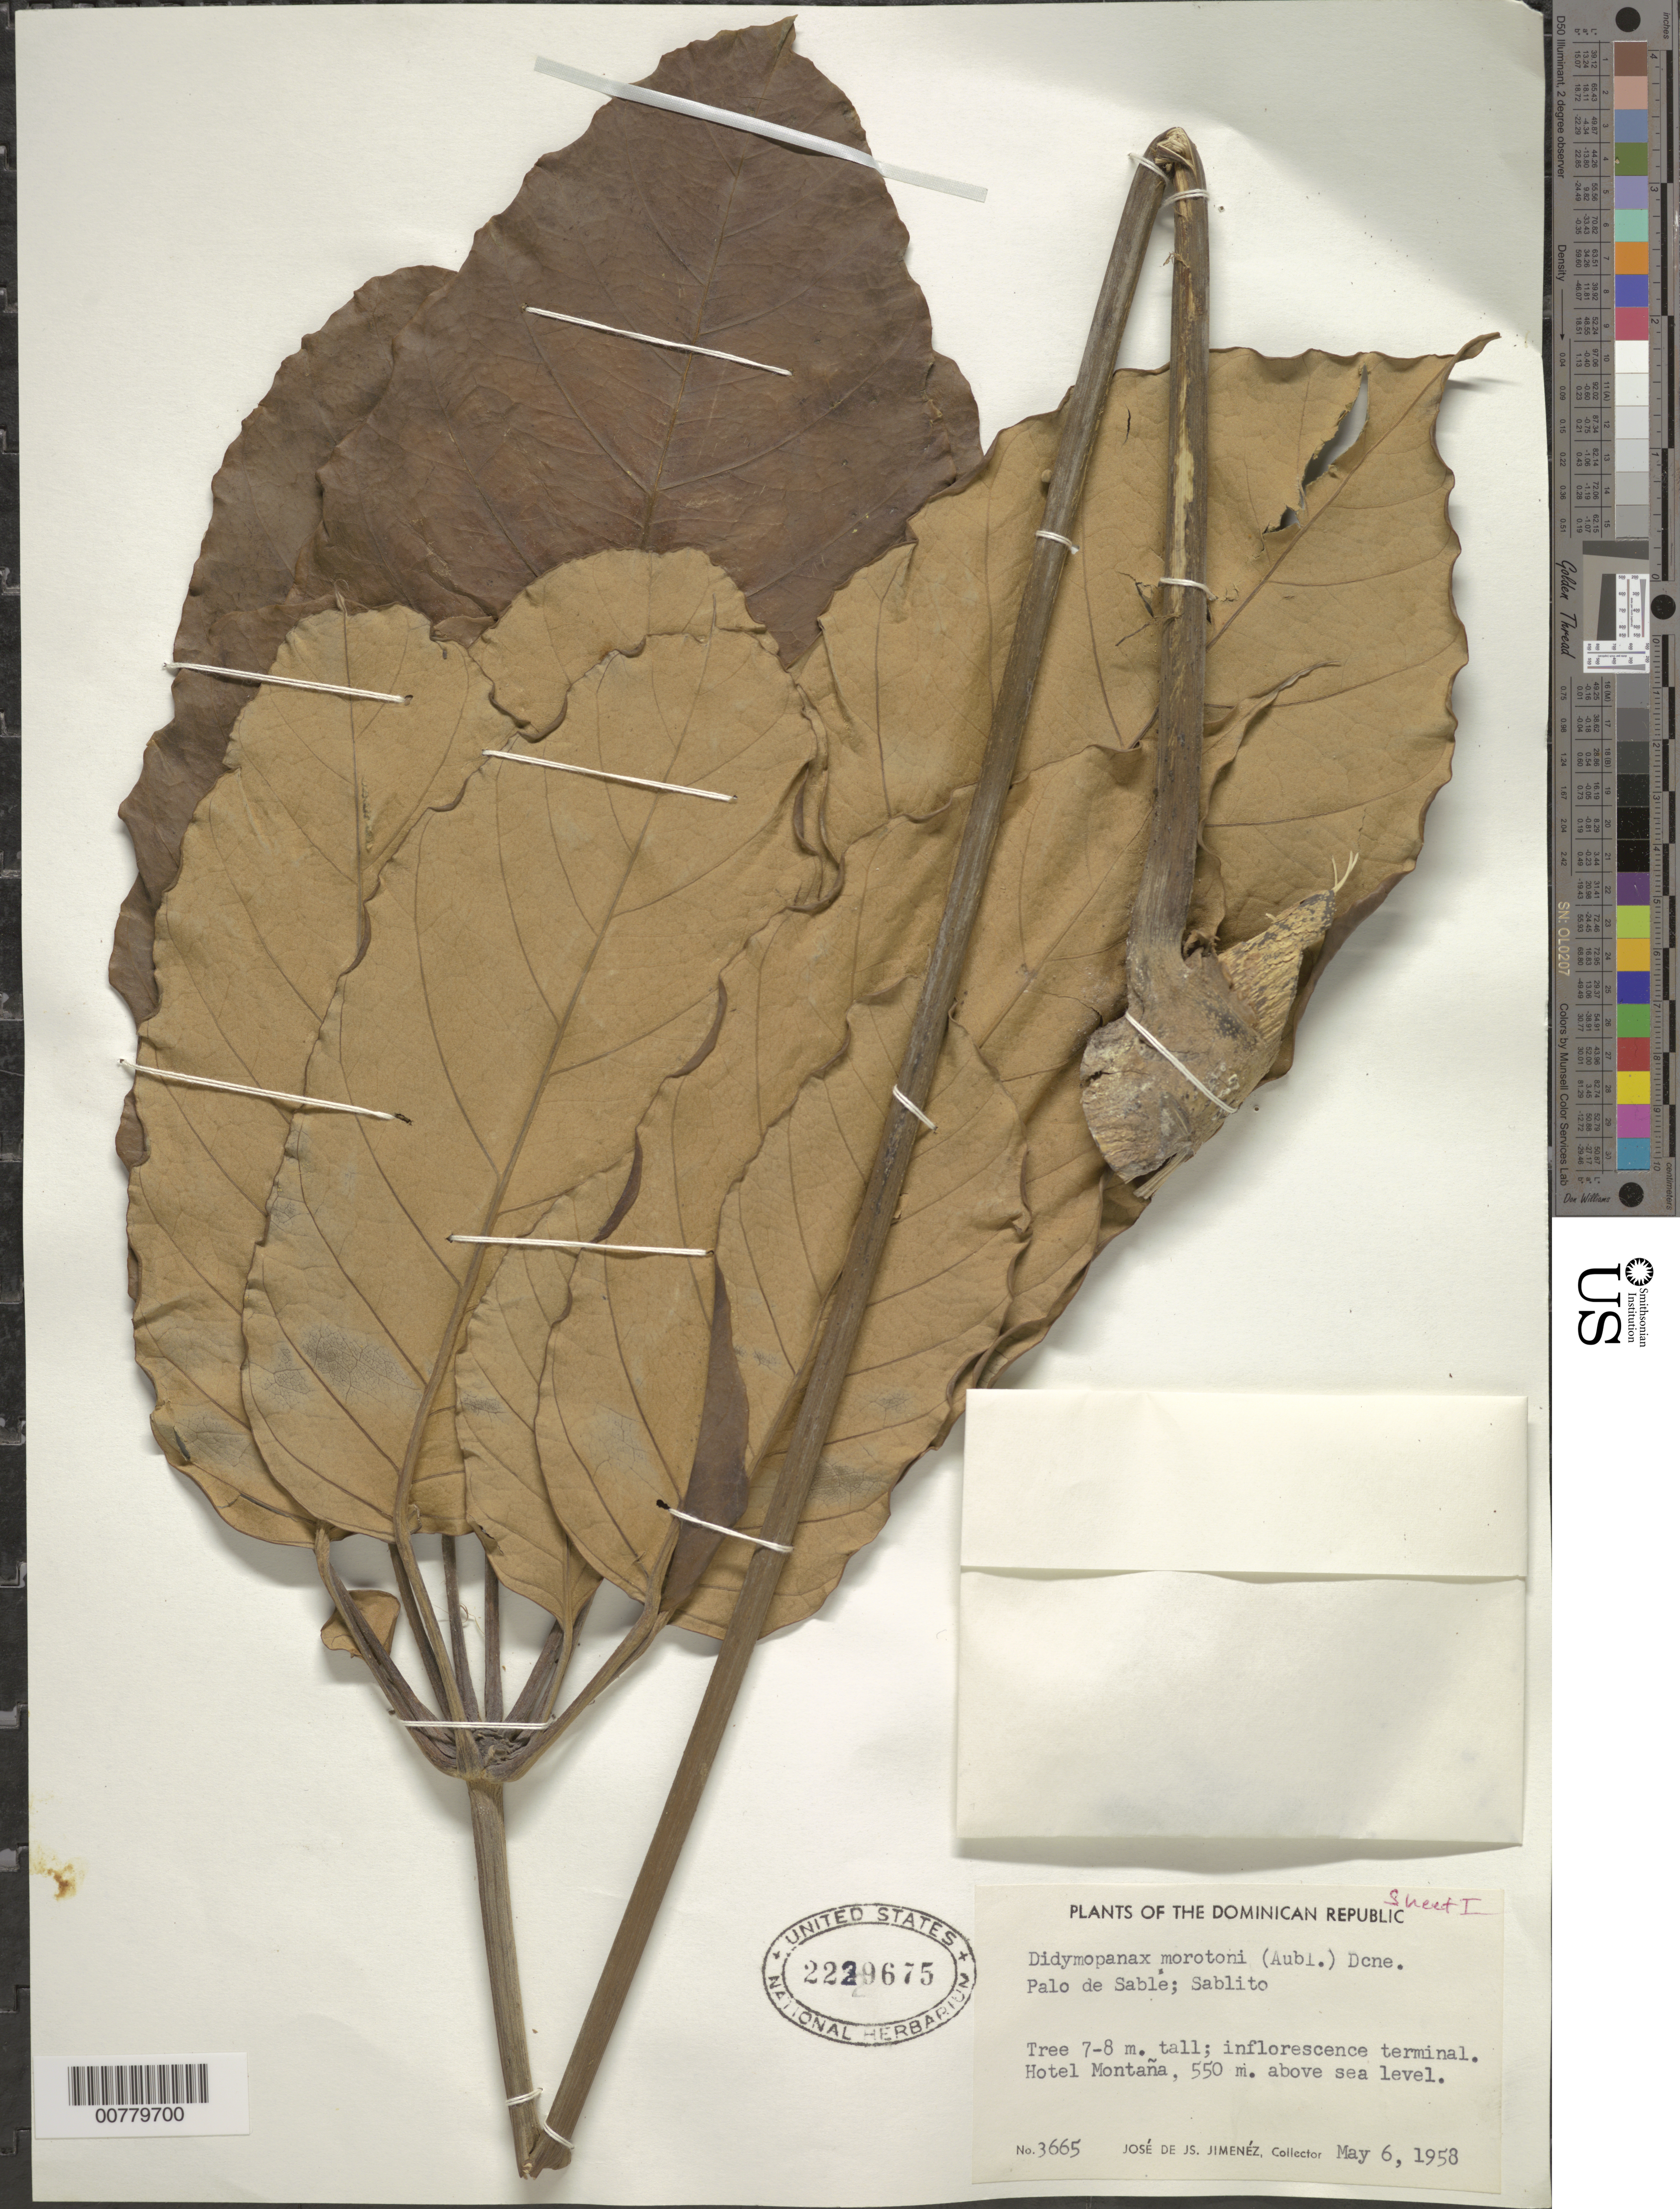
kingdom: Plantae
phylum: Tracheophyta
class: Magnoliopsida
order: Apiales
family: Araliaceae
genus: Schefflera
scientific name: Schefflera morototoni (Aubl.) Maguire, Steyerm. & Frodin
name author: (Aubl.) Maguire et al.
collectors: J. J. Jiménez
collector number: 3665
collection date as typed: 06 May 1958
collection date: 1958-05-06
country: Dominican Republic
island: Hispaniola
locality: Hotel Montaña.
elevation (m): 550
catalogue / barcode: US 2229675